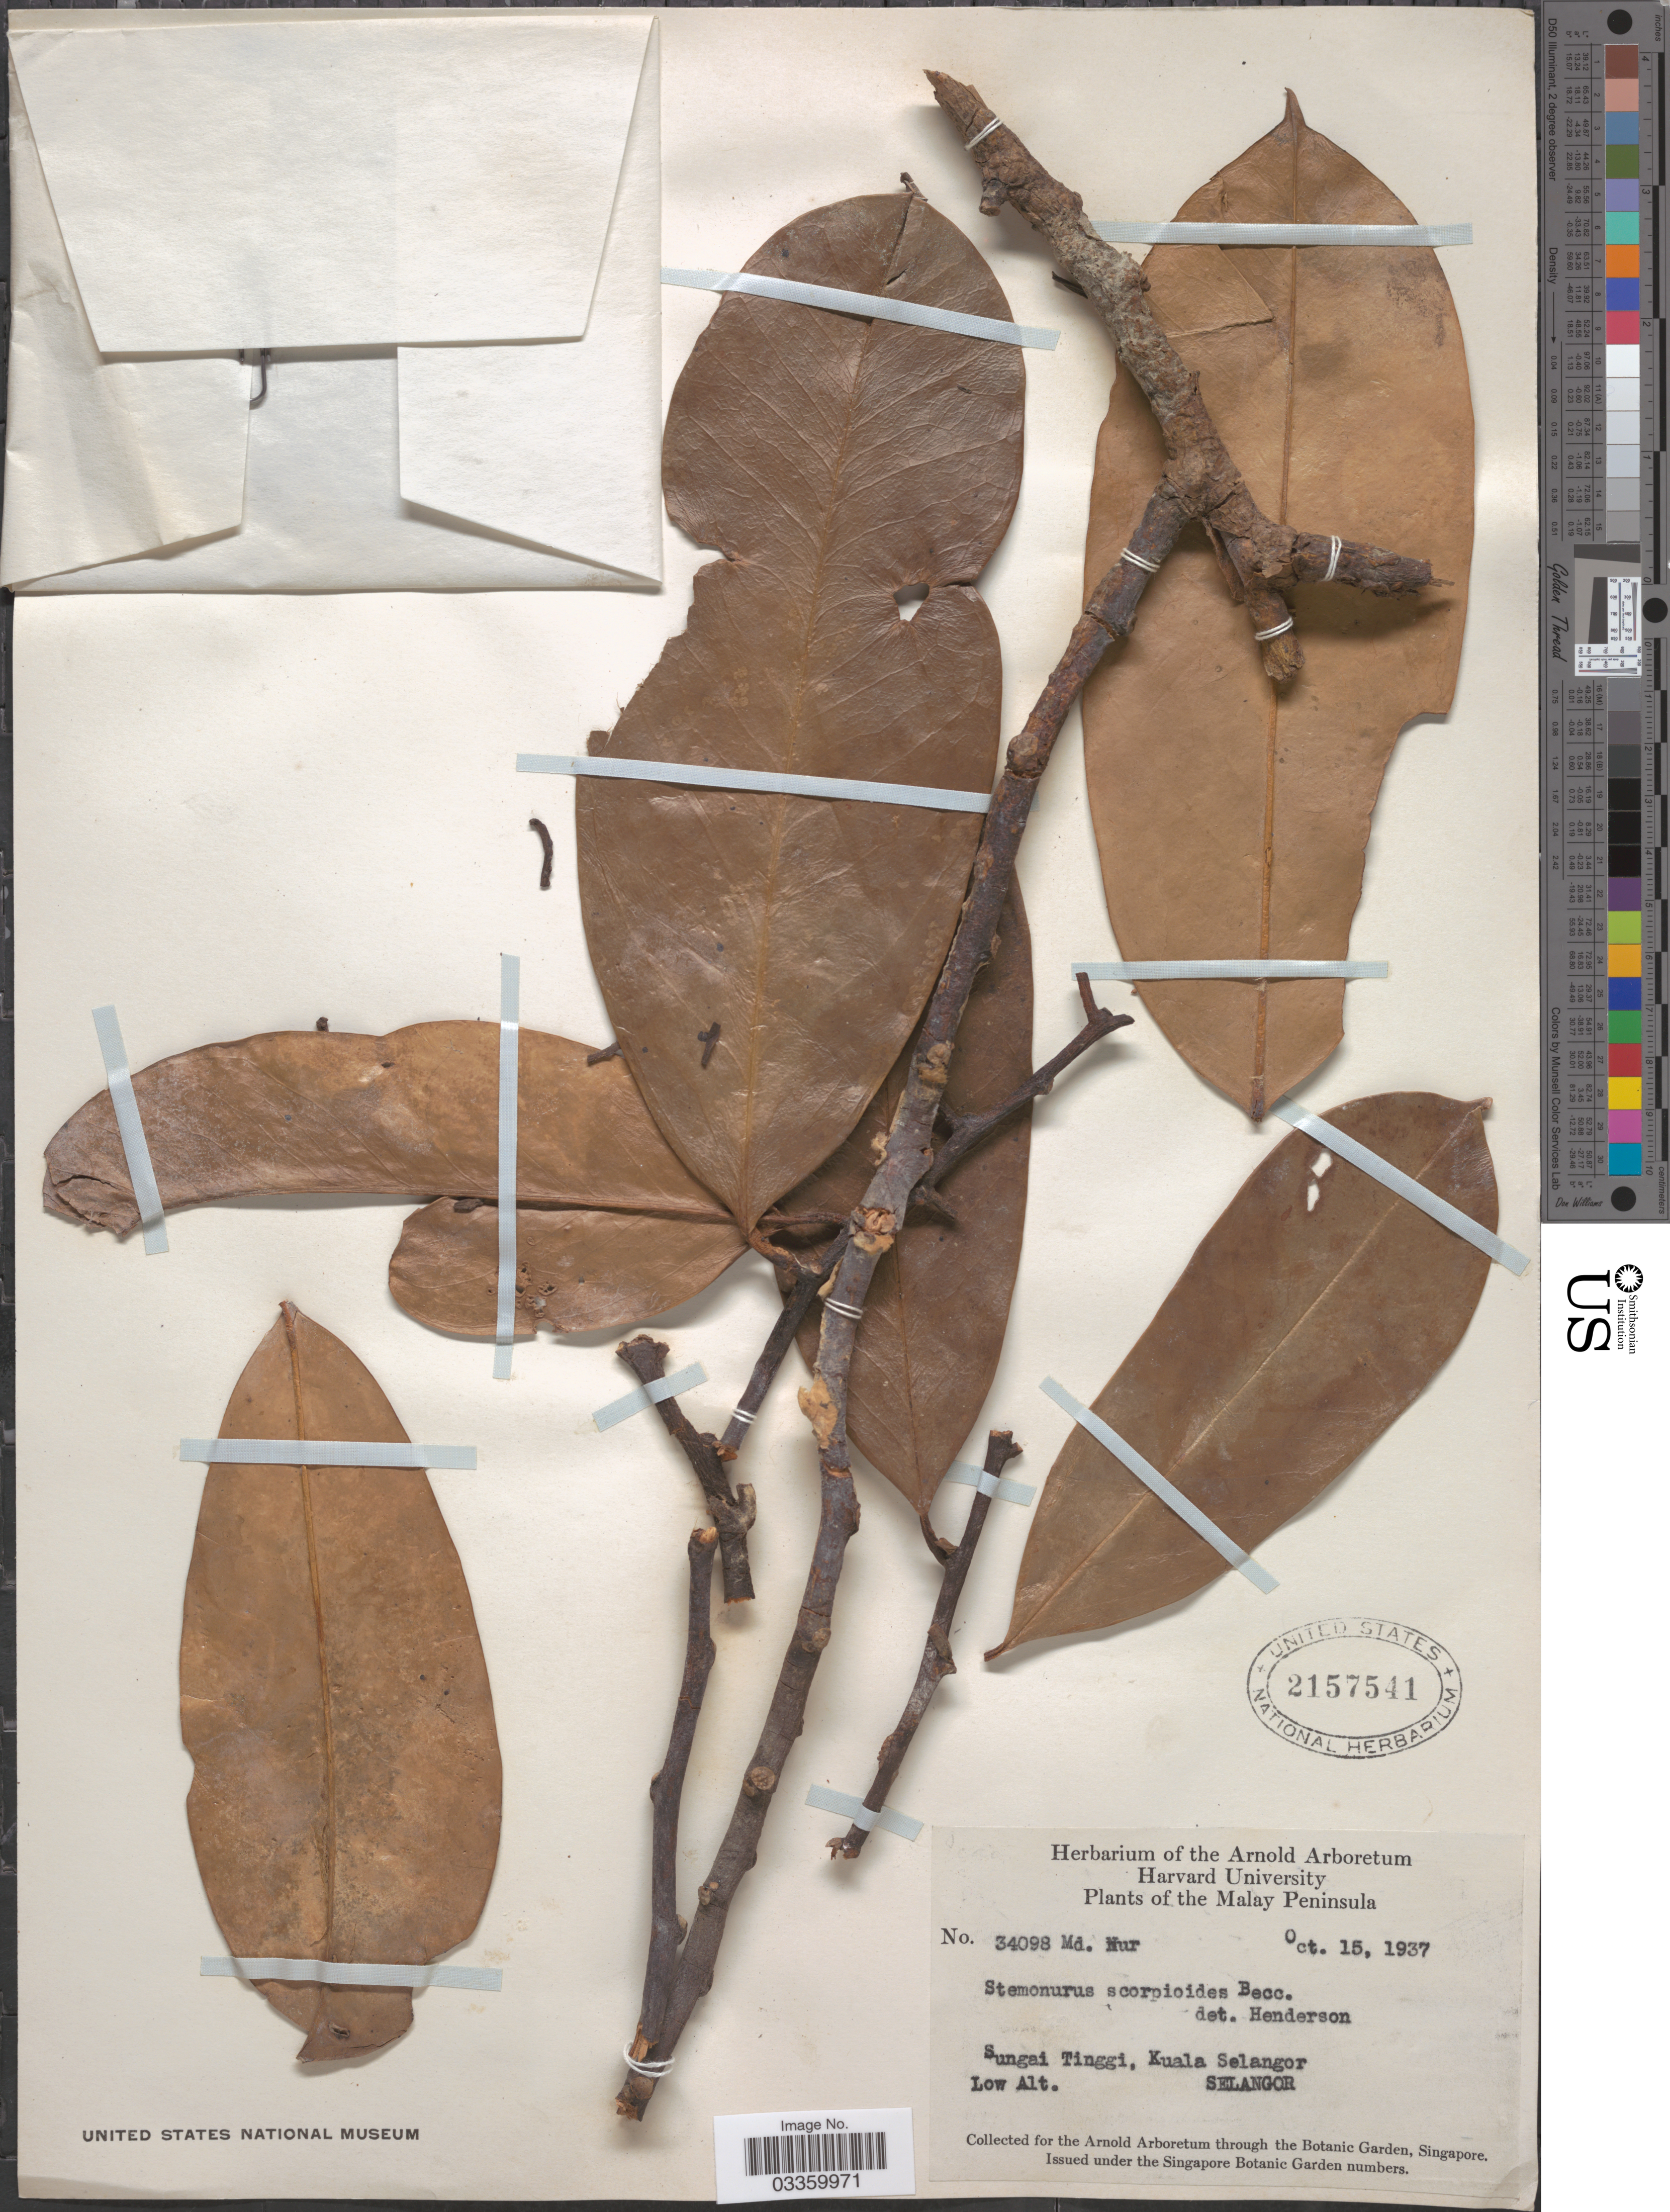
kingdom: Plantae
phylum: Tracheophyta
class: Magnoliopsida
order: Cardiopteridales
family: Stemonuraceae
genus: Stemonurus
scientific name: Stemonurus scorpioides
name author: Becc.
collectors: M. Nur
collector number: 34098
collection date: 1937-10-15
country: Malaysia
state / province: Selangor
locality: Malay Peninsula. Sungai Tinggi, Kuala Selangor.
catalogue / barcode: US 2157541